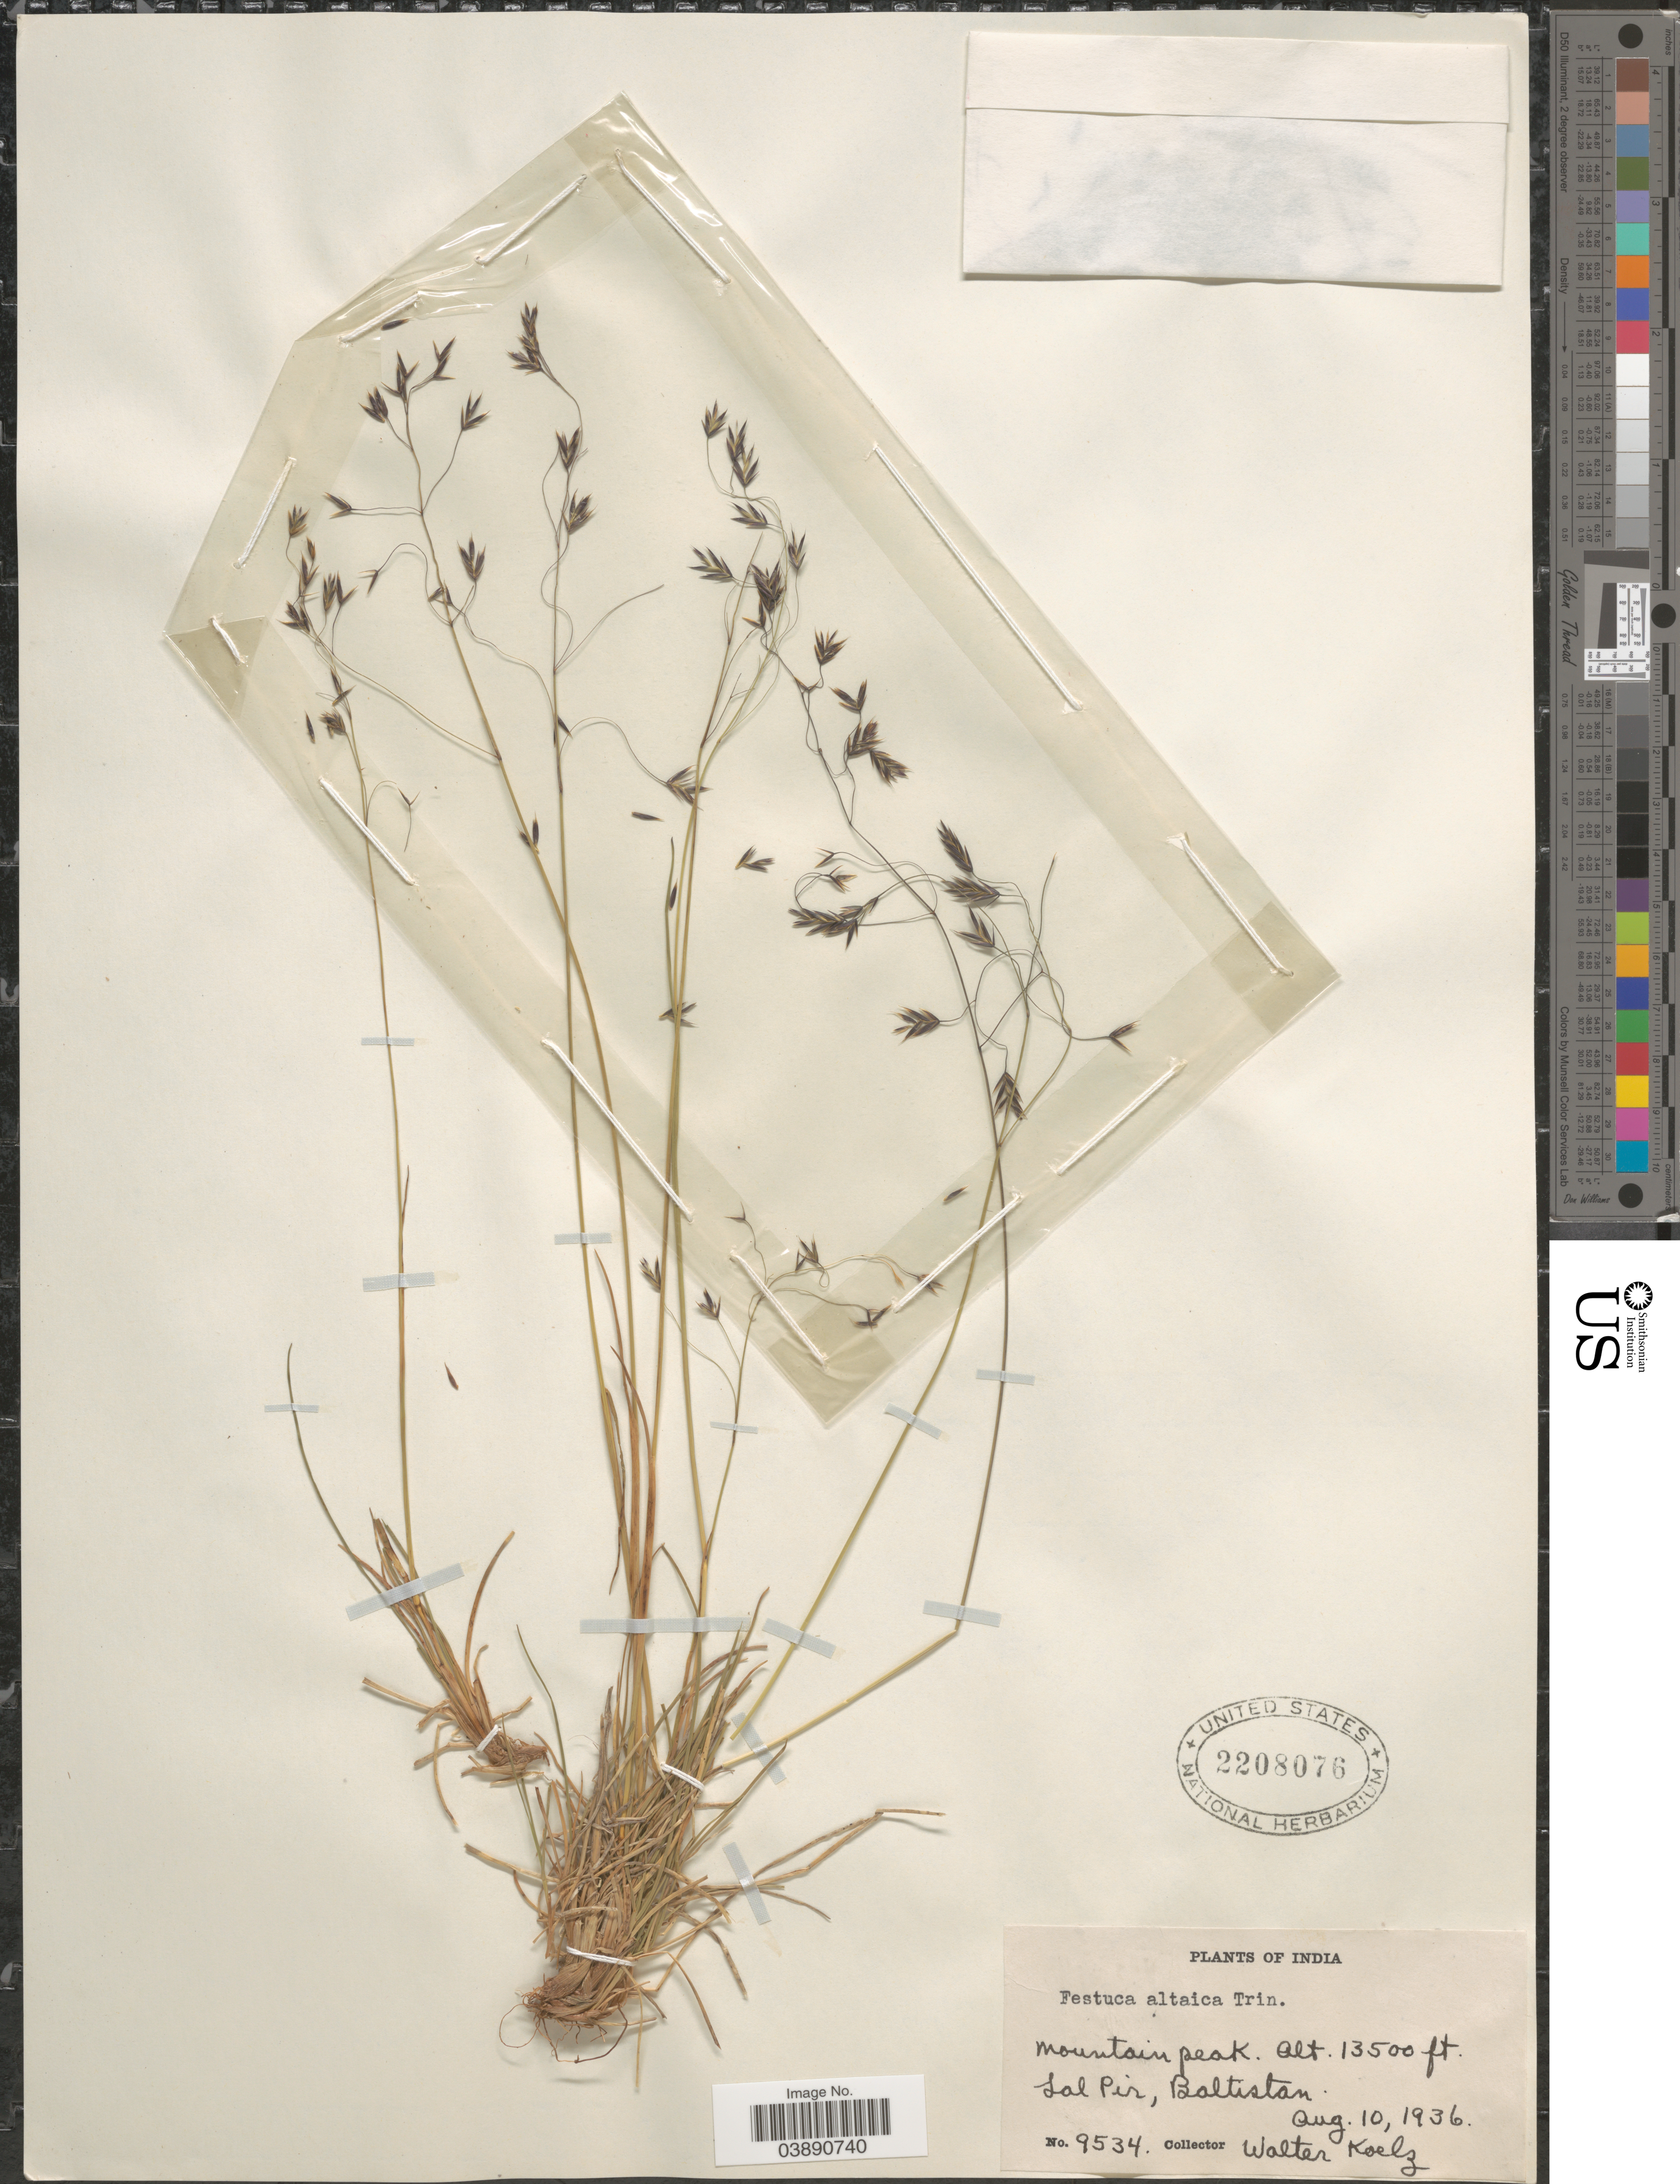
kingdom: Plantae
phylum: Tracheophyta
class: Liliopsida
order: Poales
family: Poaceae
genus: Festuca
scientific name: Festuca altaica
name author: Trin.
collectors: W. N. Koelz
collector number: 9534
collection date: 1936-08-10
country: Pakistan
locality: Mountain peak. Sal Pir, Baltistan.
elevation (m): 4115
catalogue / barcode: US 2208076